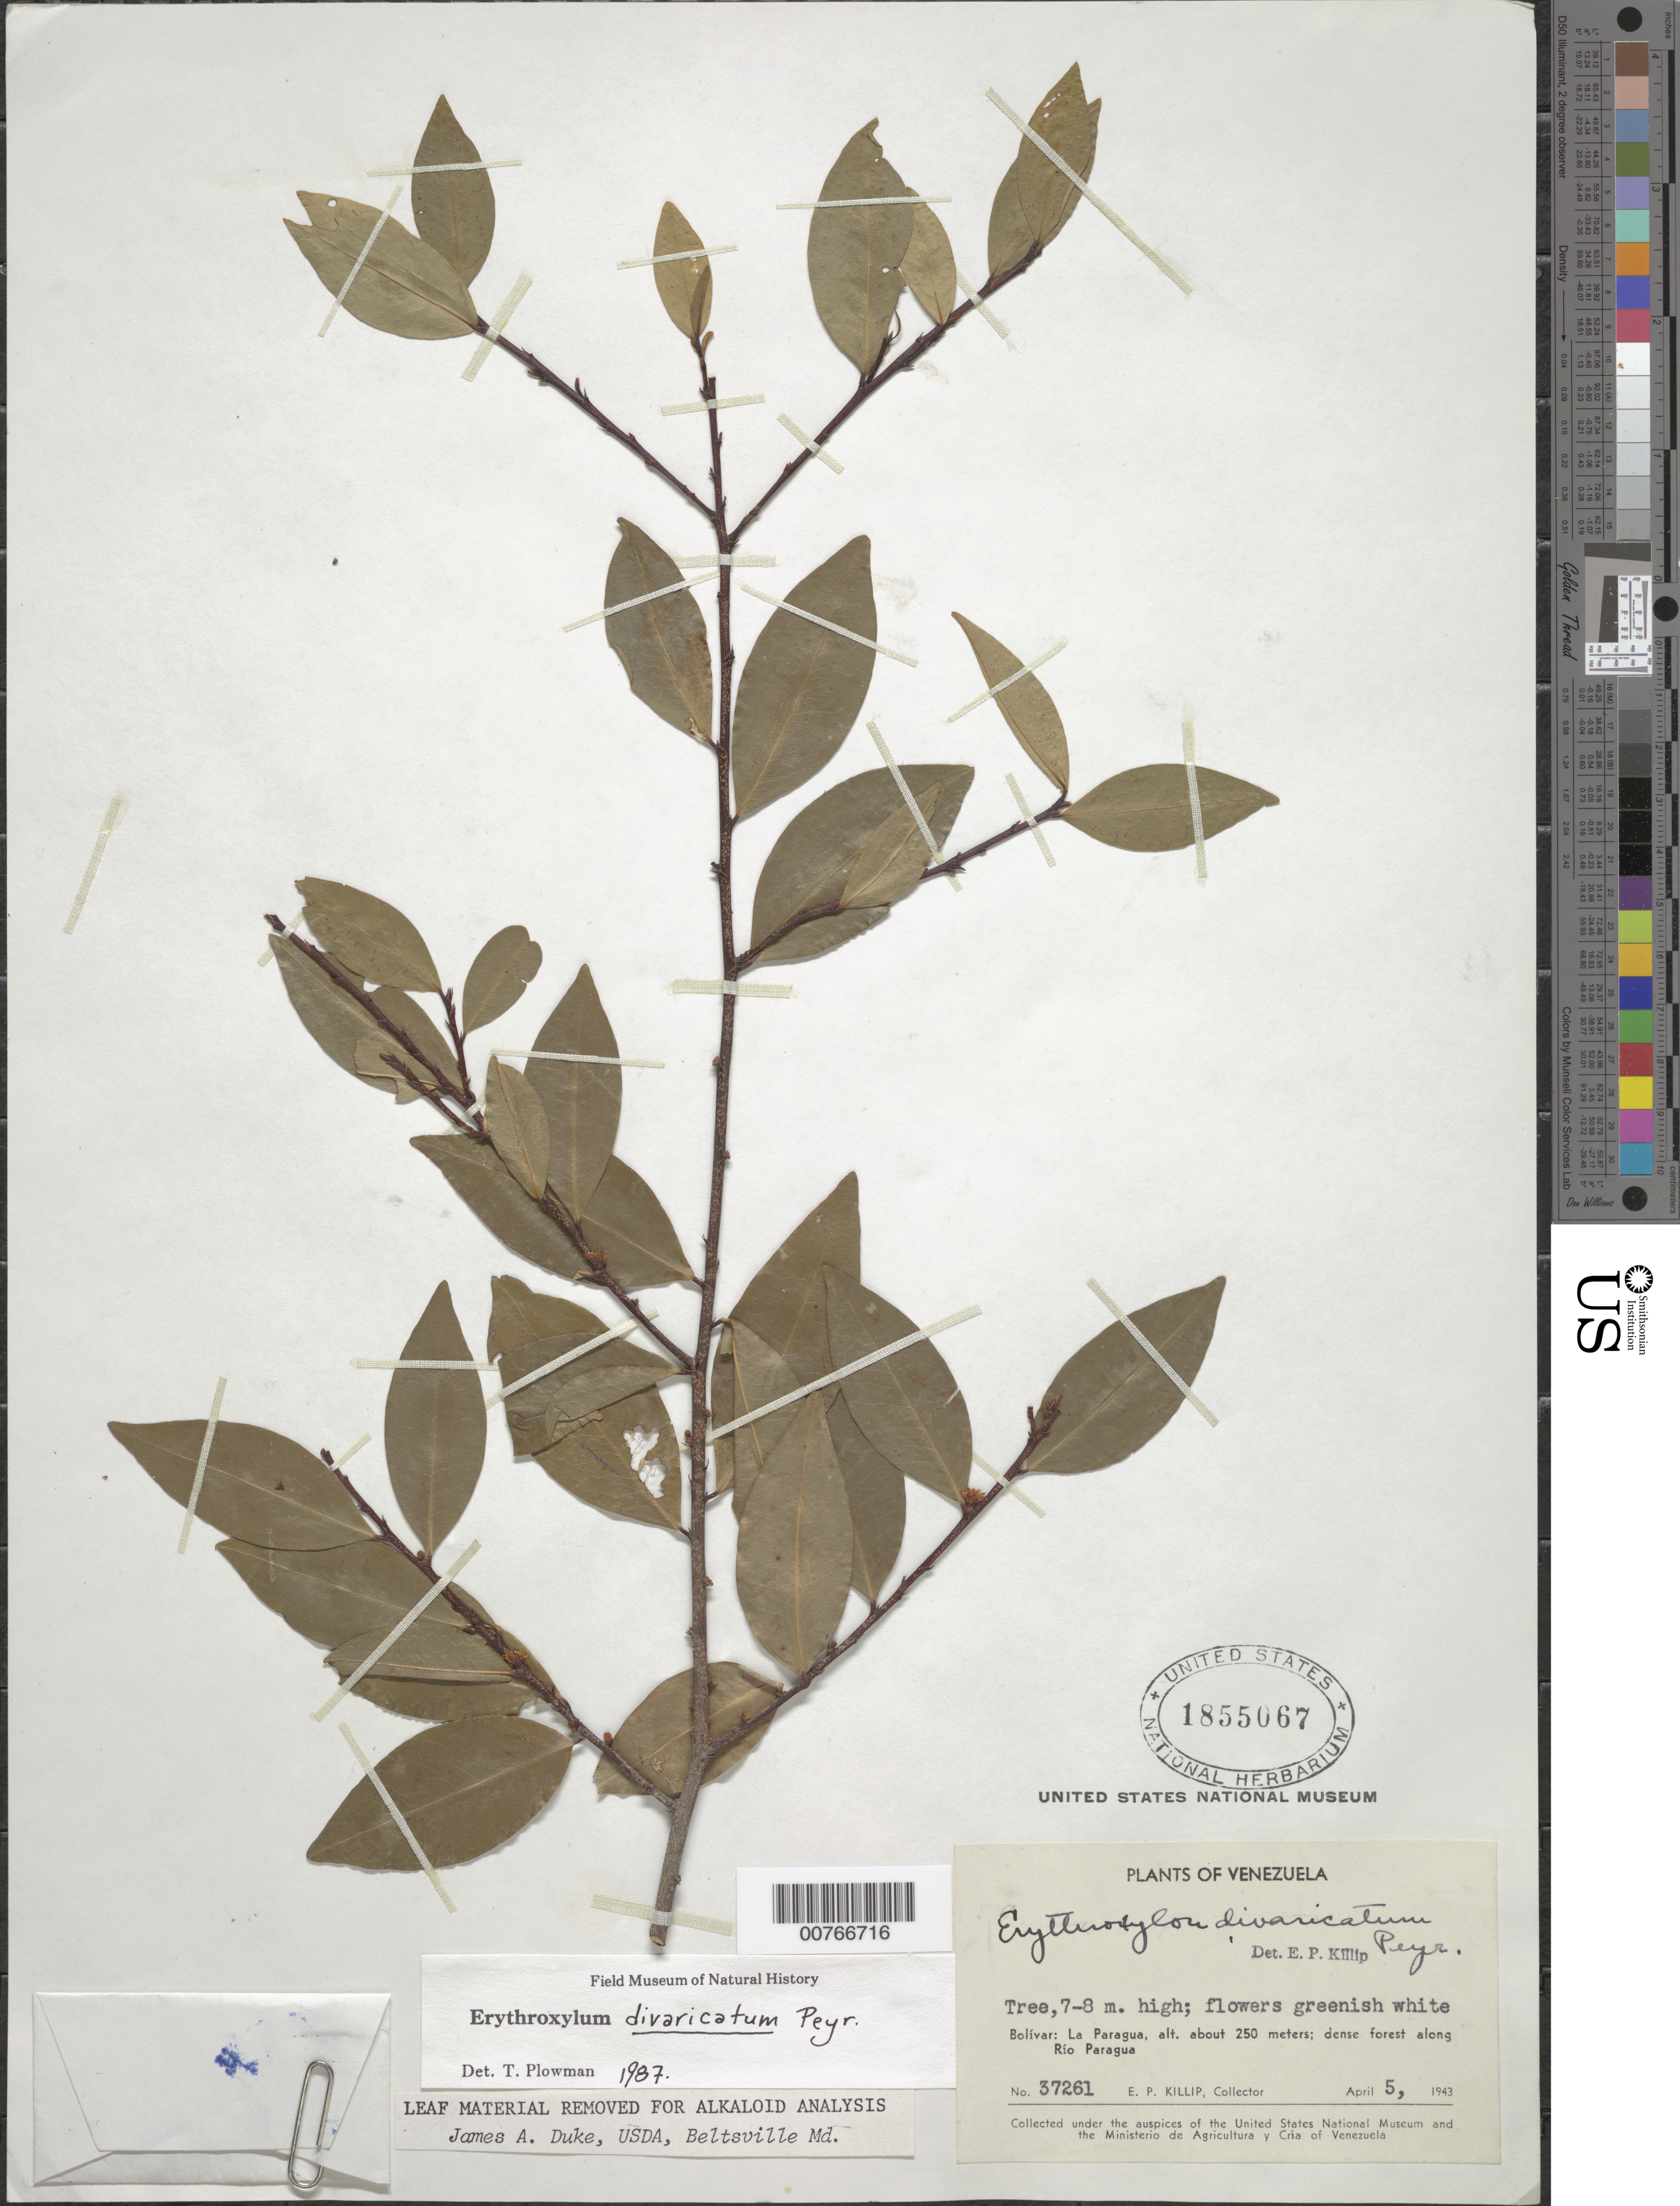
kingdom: Plantae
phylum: Tracheophyta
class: Magnoliopsida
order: Malpighiales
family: Erythroxylaceae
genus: Erythroxylum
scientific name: Erythroxylum divaricatum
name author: Peyr.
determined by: Plowman, Timothy C.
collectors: E. P. Killip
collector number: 37261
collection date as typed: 5-Apr-43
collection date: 1943-04-05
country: Venezuela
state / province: Bolívar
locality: La Paragua, along Río Paragua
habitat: Dense forest along river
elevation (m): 250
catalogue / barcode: US 1855067